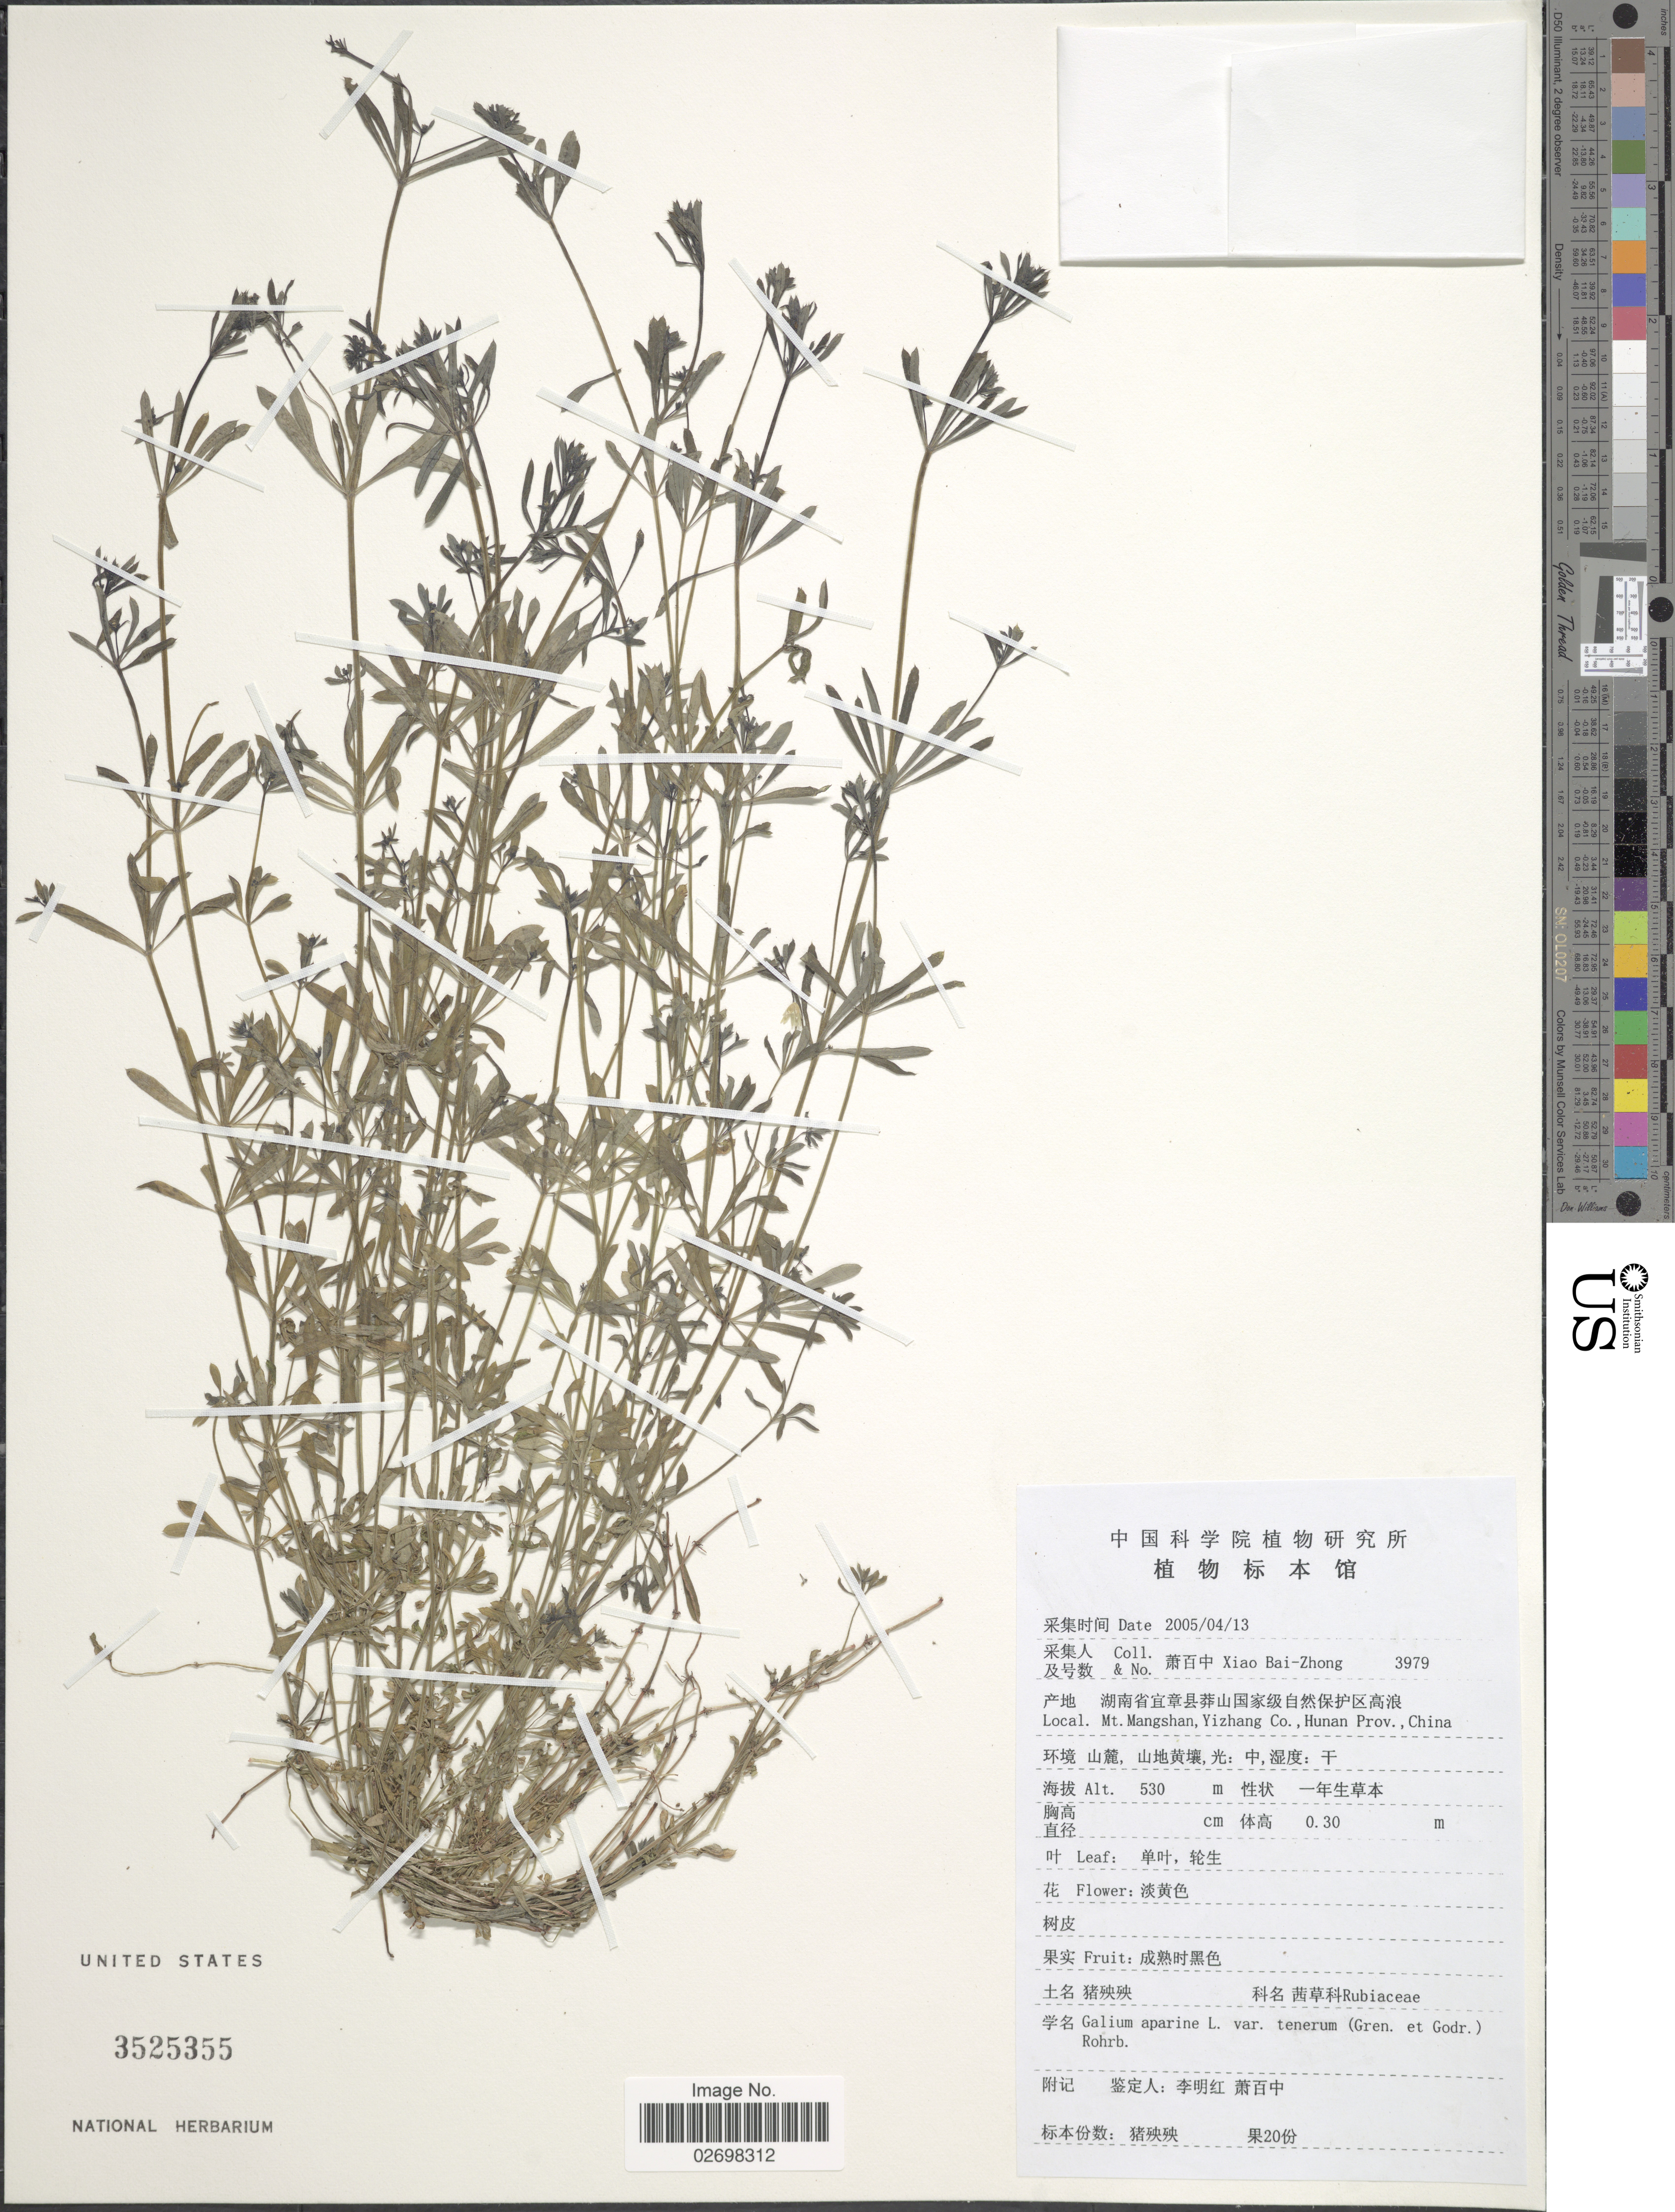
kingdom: Plantae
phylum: Tracheophyta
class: Magnoliopsida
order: Gentianales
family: Rubiaceae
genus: Galium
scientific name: Galium aparine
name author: L.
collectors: B. Z. Xiao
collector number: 3979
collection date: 2005-04-13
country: China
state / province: Hunan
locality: Mt. Mangshan, Yizhang Co.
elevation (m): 530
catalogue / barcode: US 3525355